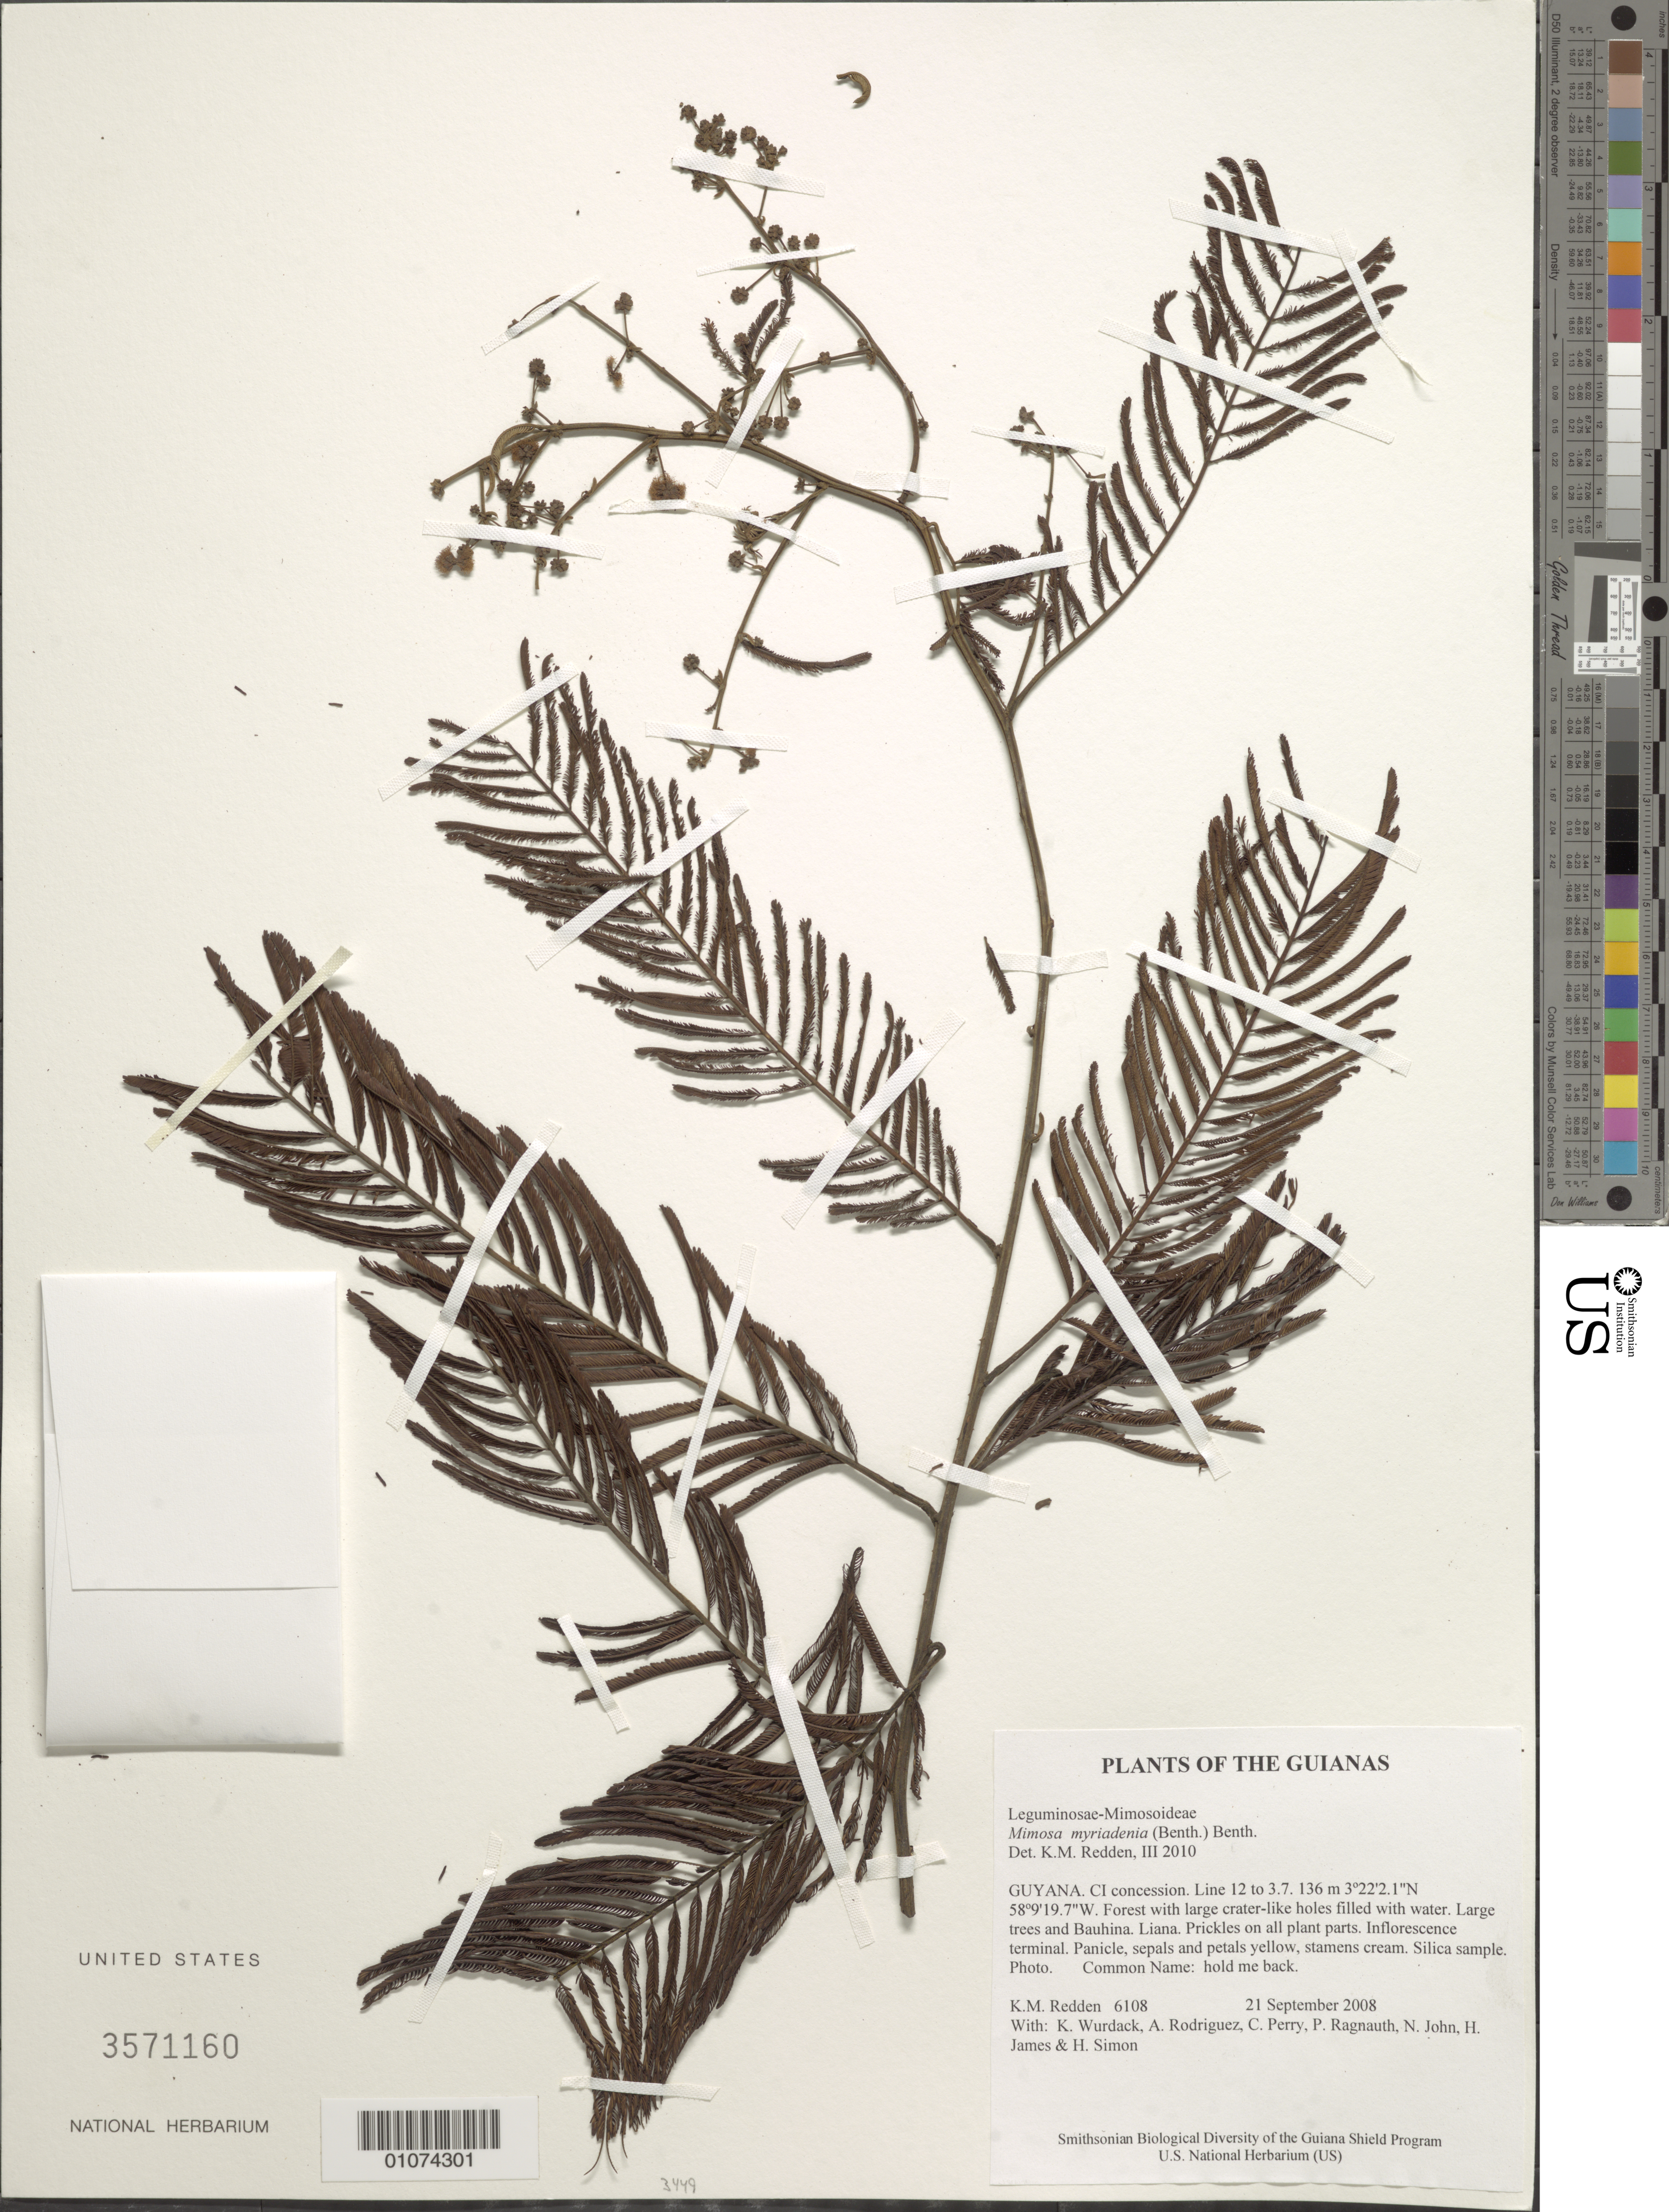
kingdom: Plantae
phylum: Tracheophyta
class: Magnoliopsida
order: Fabales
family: Fabaceae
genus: Mimosa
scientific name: Mimosa myriadenia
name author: Benth.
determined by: Redden, K. M.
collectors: K. M. Redden, K. Wurdack, A. Rodriguez, C. Perry, P. Ragnauth, N. John, H. James & H. Simon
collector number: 6108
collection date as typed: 21 September 2008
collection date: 2008-09-21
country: Guyana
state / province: U. Takutu-U. Essequibo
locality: CI concession. Line 12 to 3.7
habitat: Forest with large crater-like holes filled with water. Large trees and Bauhinia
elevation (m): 136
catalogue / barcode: US 3571160